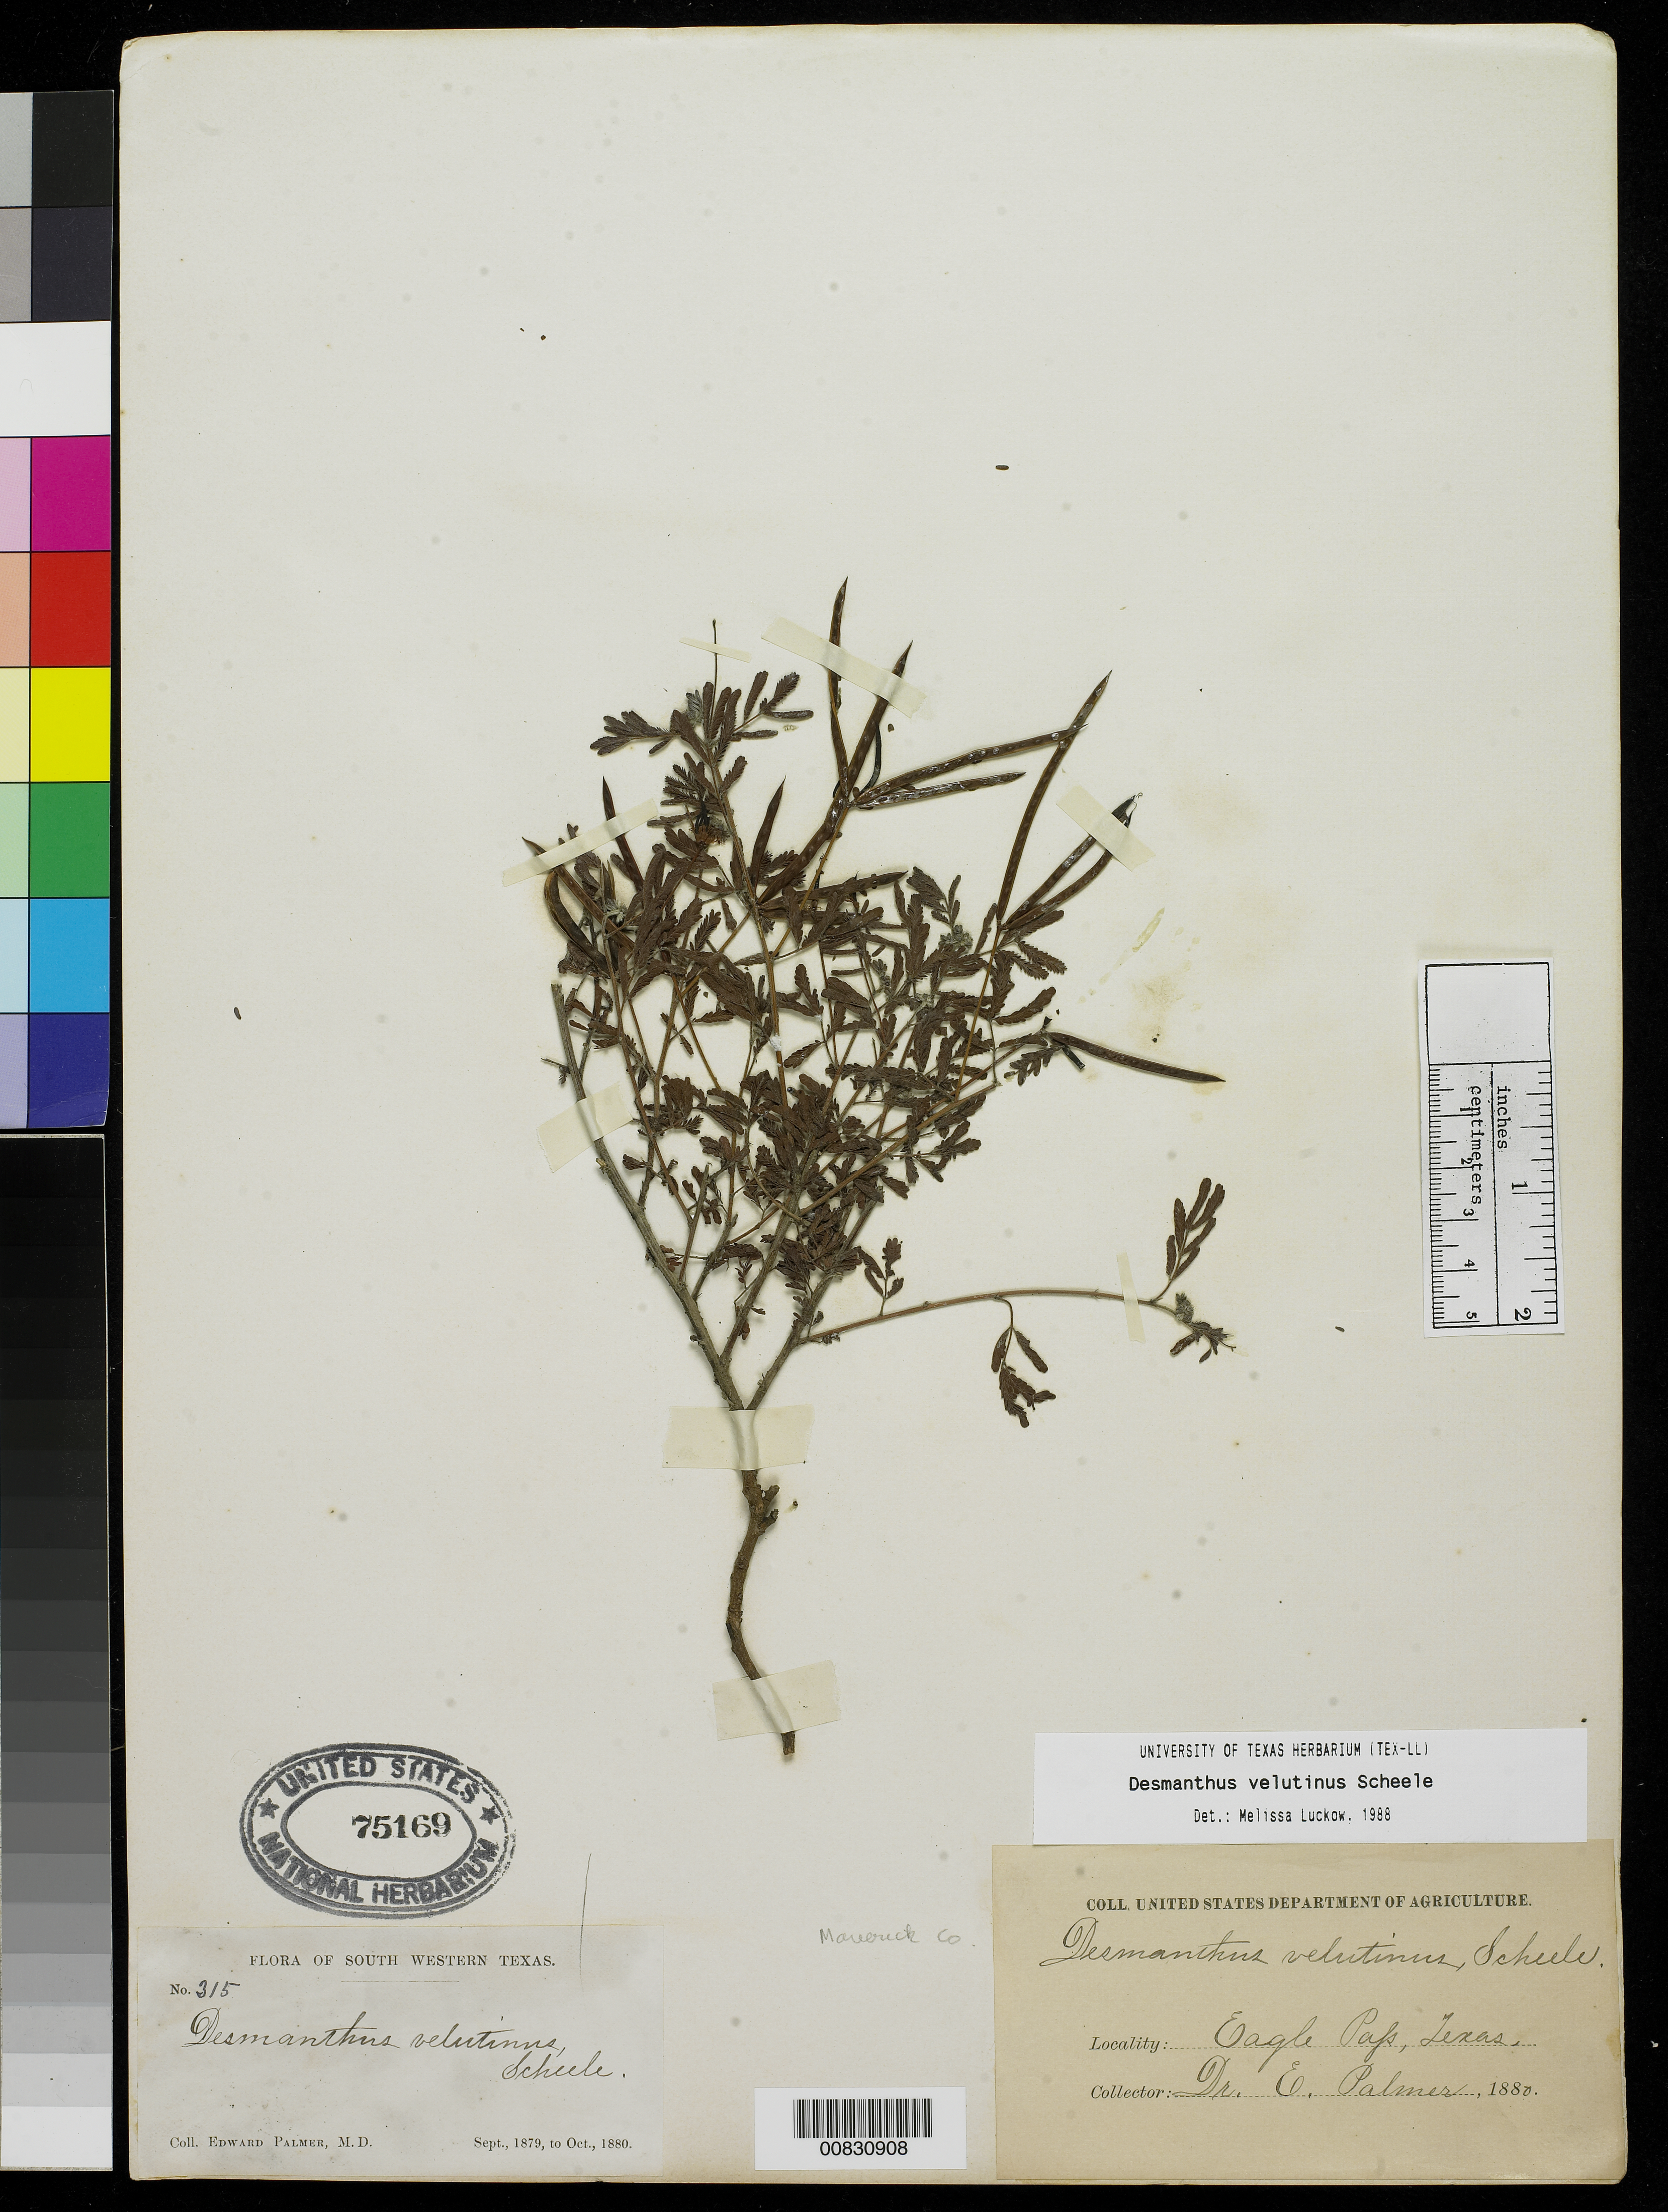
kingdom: Plantae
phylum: Tracheophyta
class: Magnoliopsida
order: Fabales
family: Fabaceae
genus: Desmanthus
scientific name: Desmanthus velutinus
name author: Scheele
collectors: E. Palmer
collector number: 315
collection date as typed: Sep 1879 to -- Oct 1880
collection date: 1879-09/1880-10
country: United States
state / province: Texas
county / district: Maverick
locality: Eagle Pass, Texas.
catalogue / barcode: US 75169